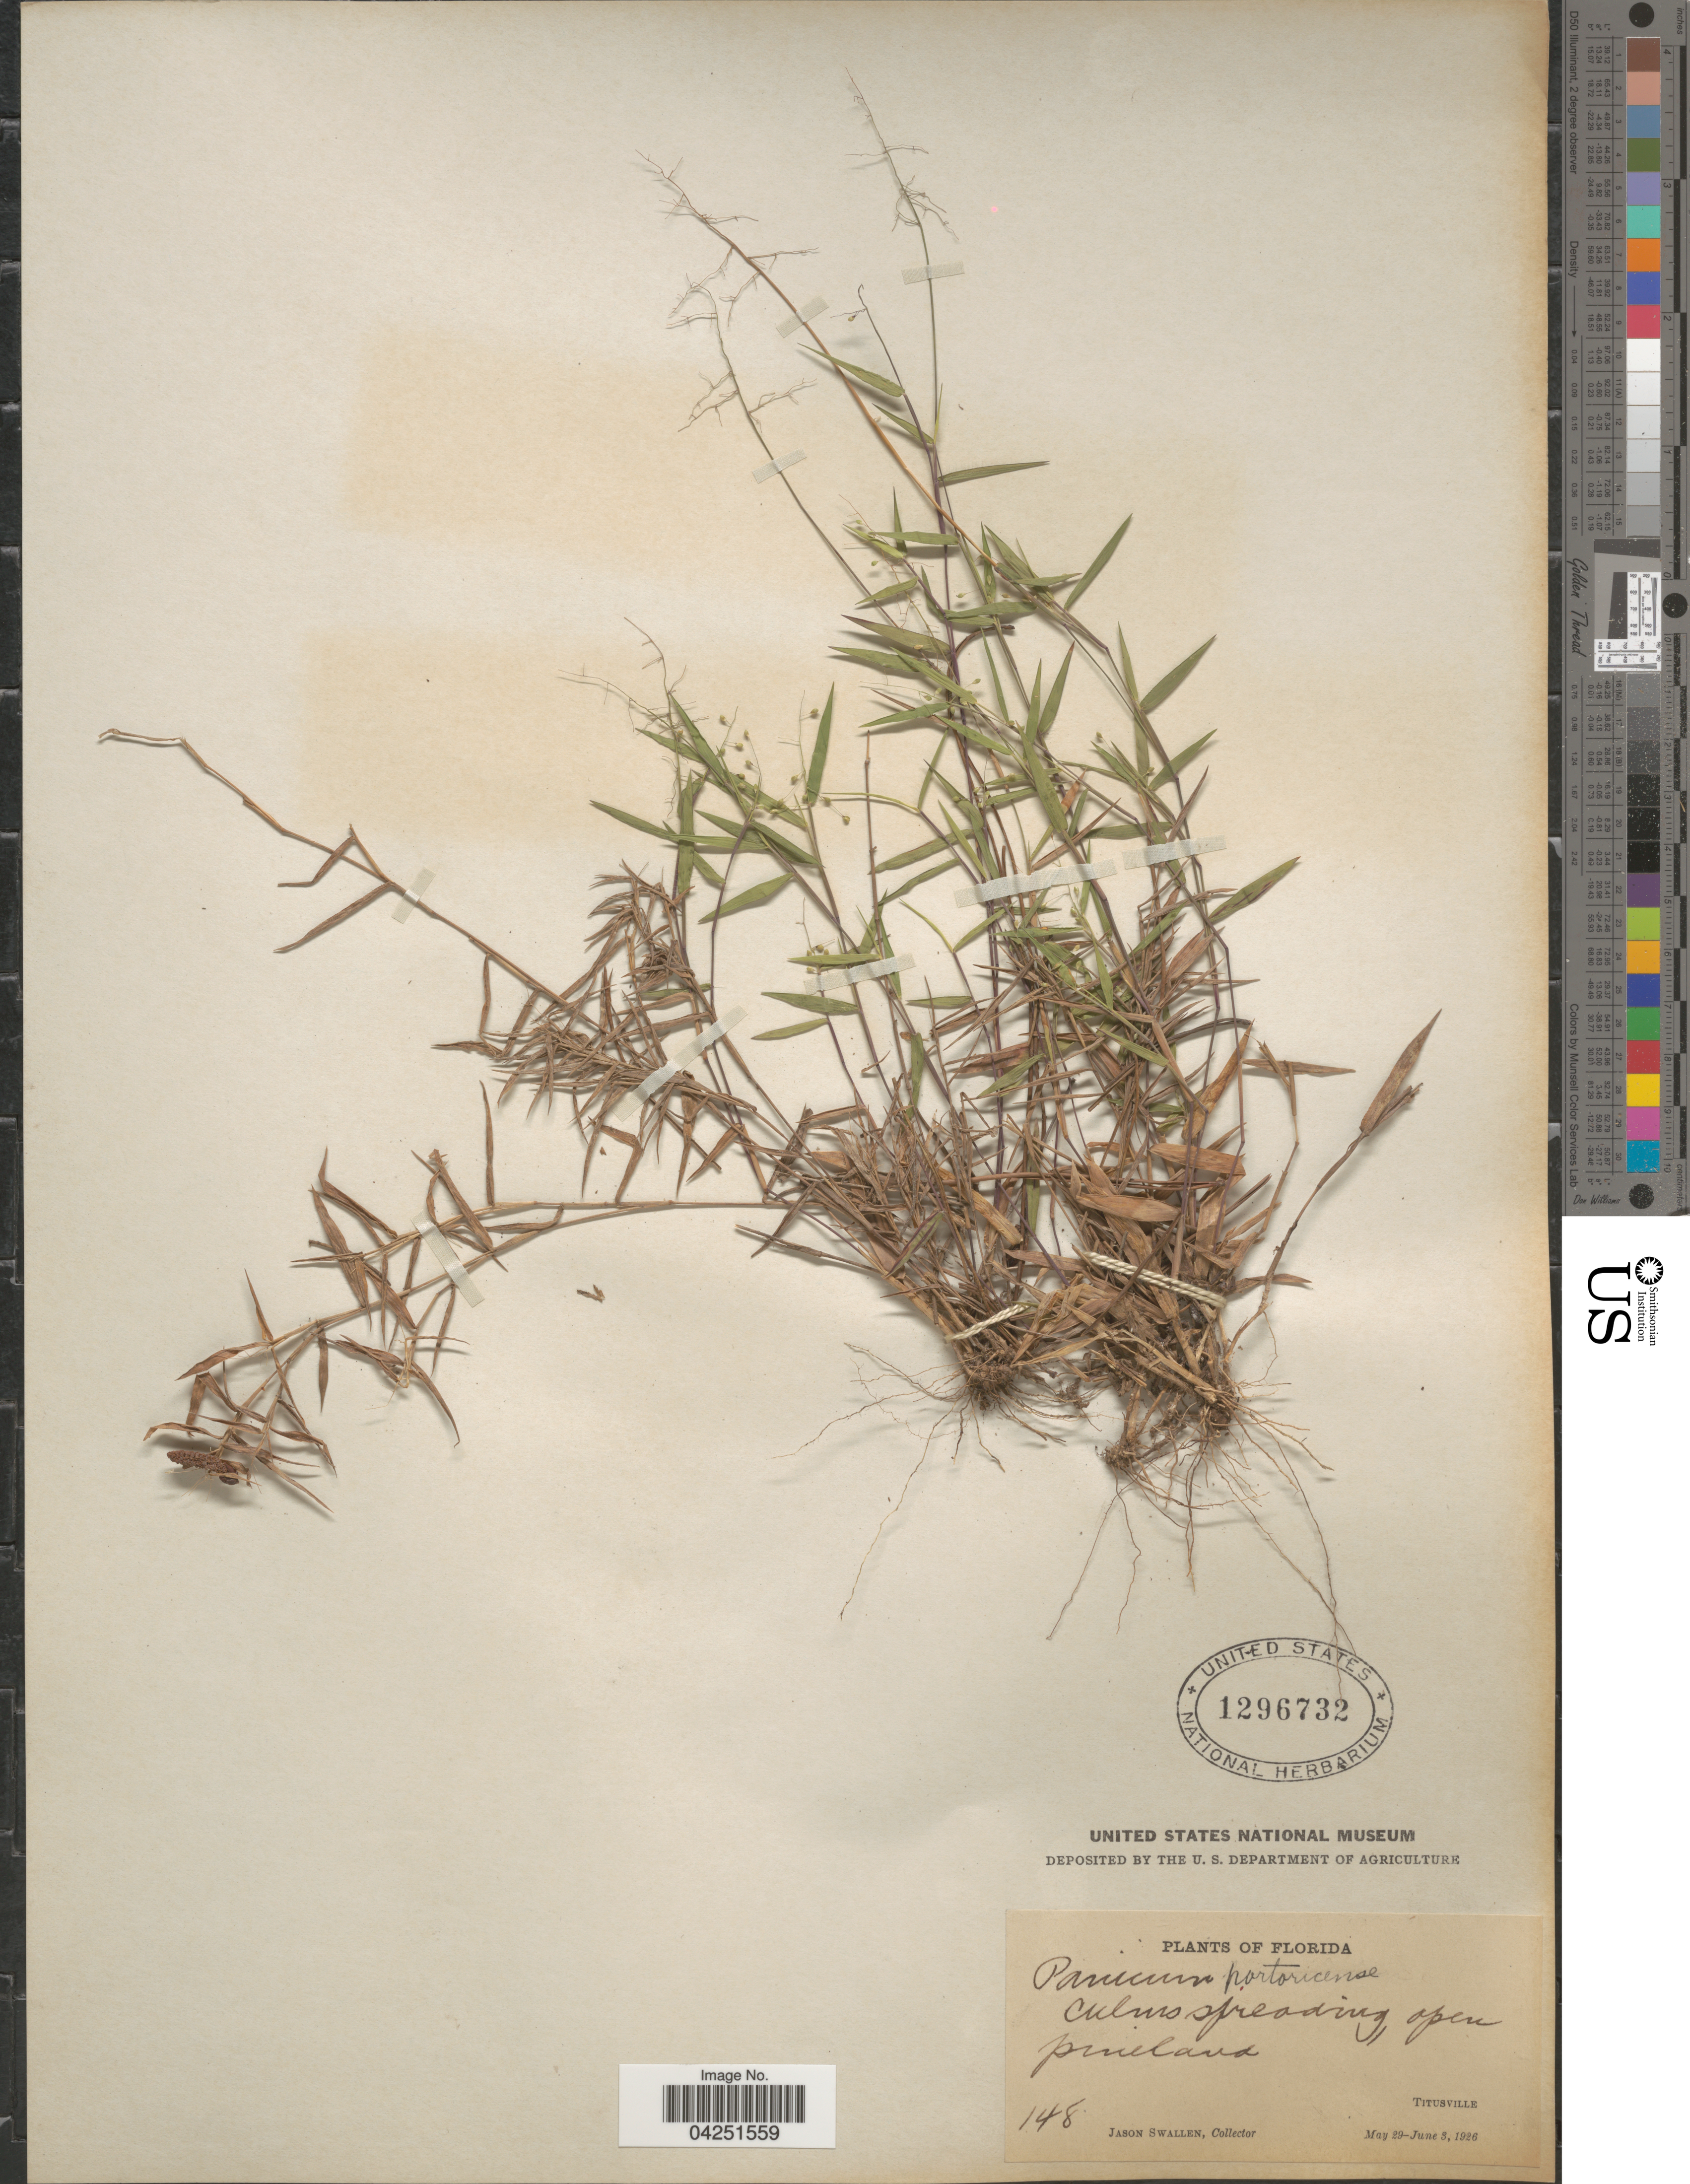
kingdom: Plantae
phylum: Tracheophyta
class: Liliopsida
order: Poales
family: Poaceae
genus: Dichanthelium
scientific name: Dichanthelium acuminatum var. acuminatum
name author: (Sw.) Gould & C.A. Clark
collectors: J. R. Swallen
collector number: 148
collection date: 1926-05-29/1926-06-03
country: United States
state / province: Florida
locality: Open pineland, Titusville.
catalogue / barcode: US 1296732